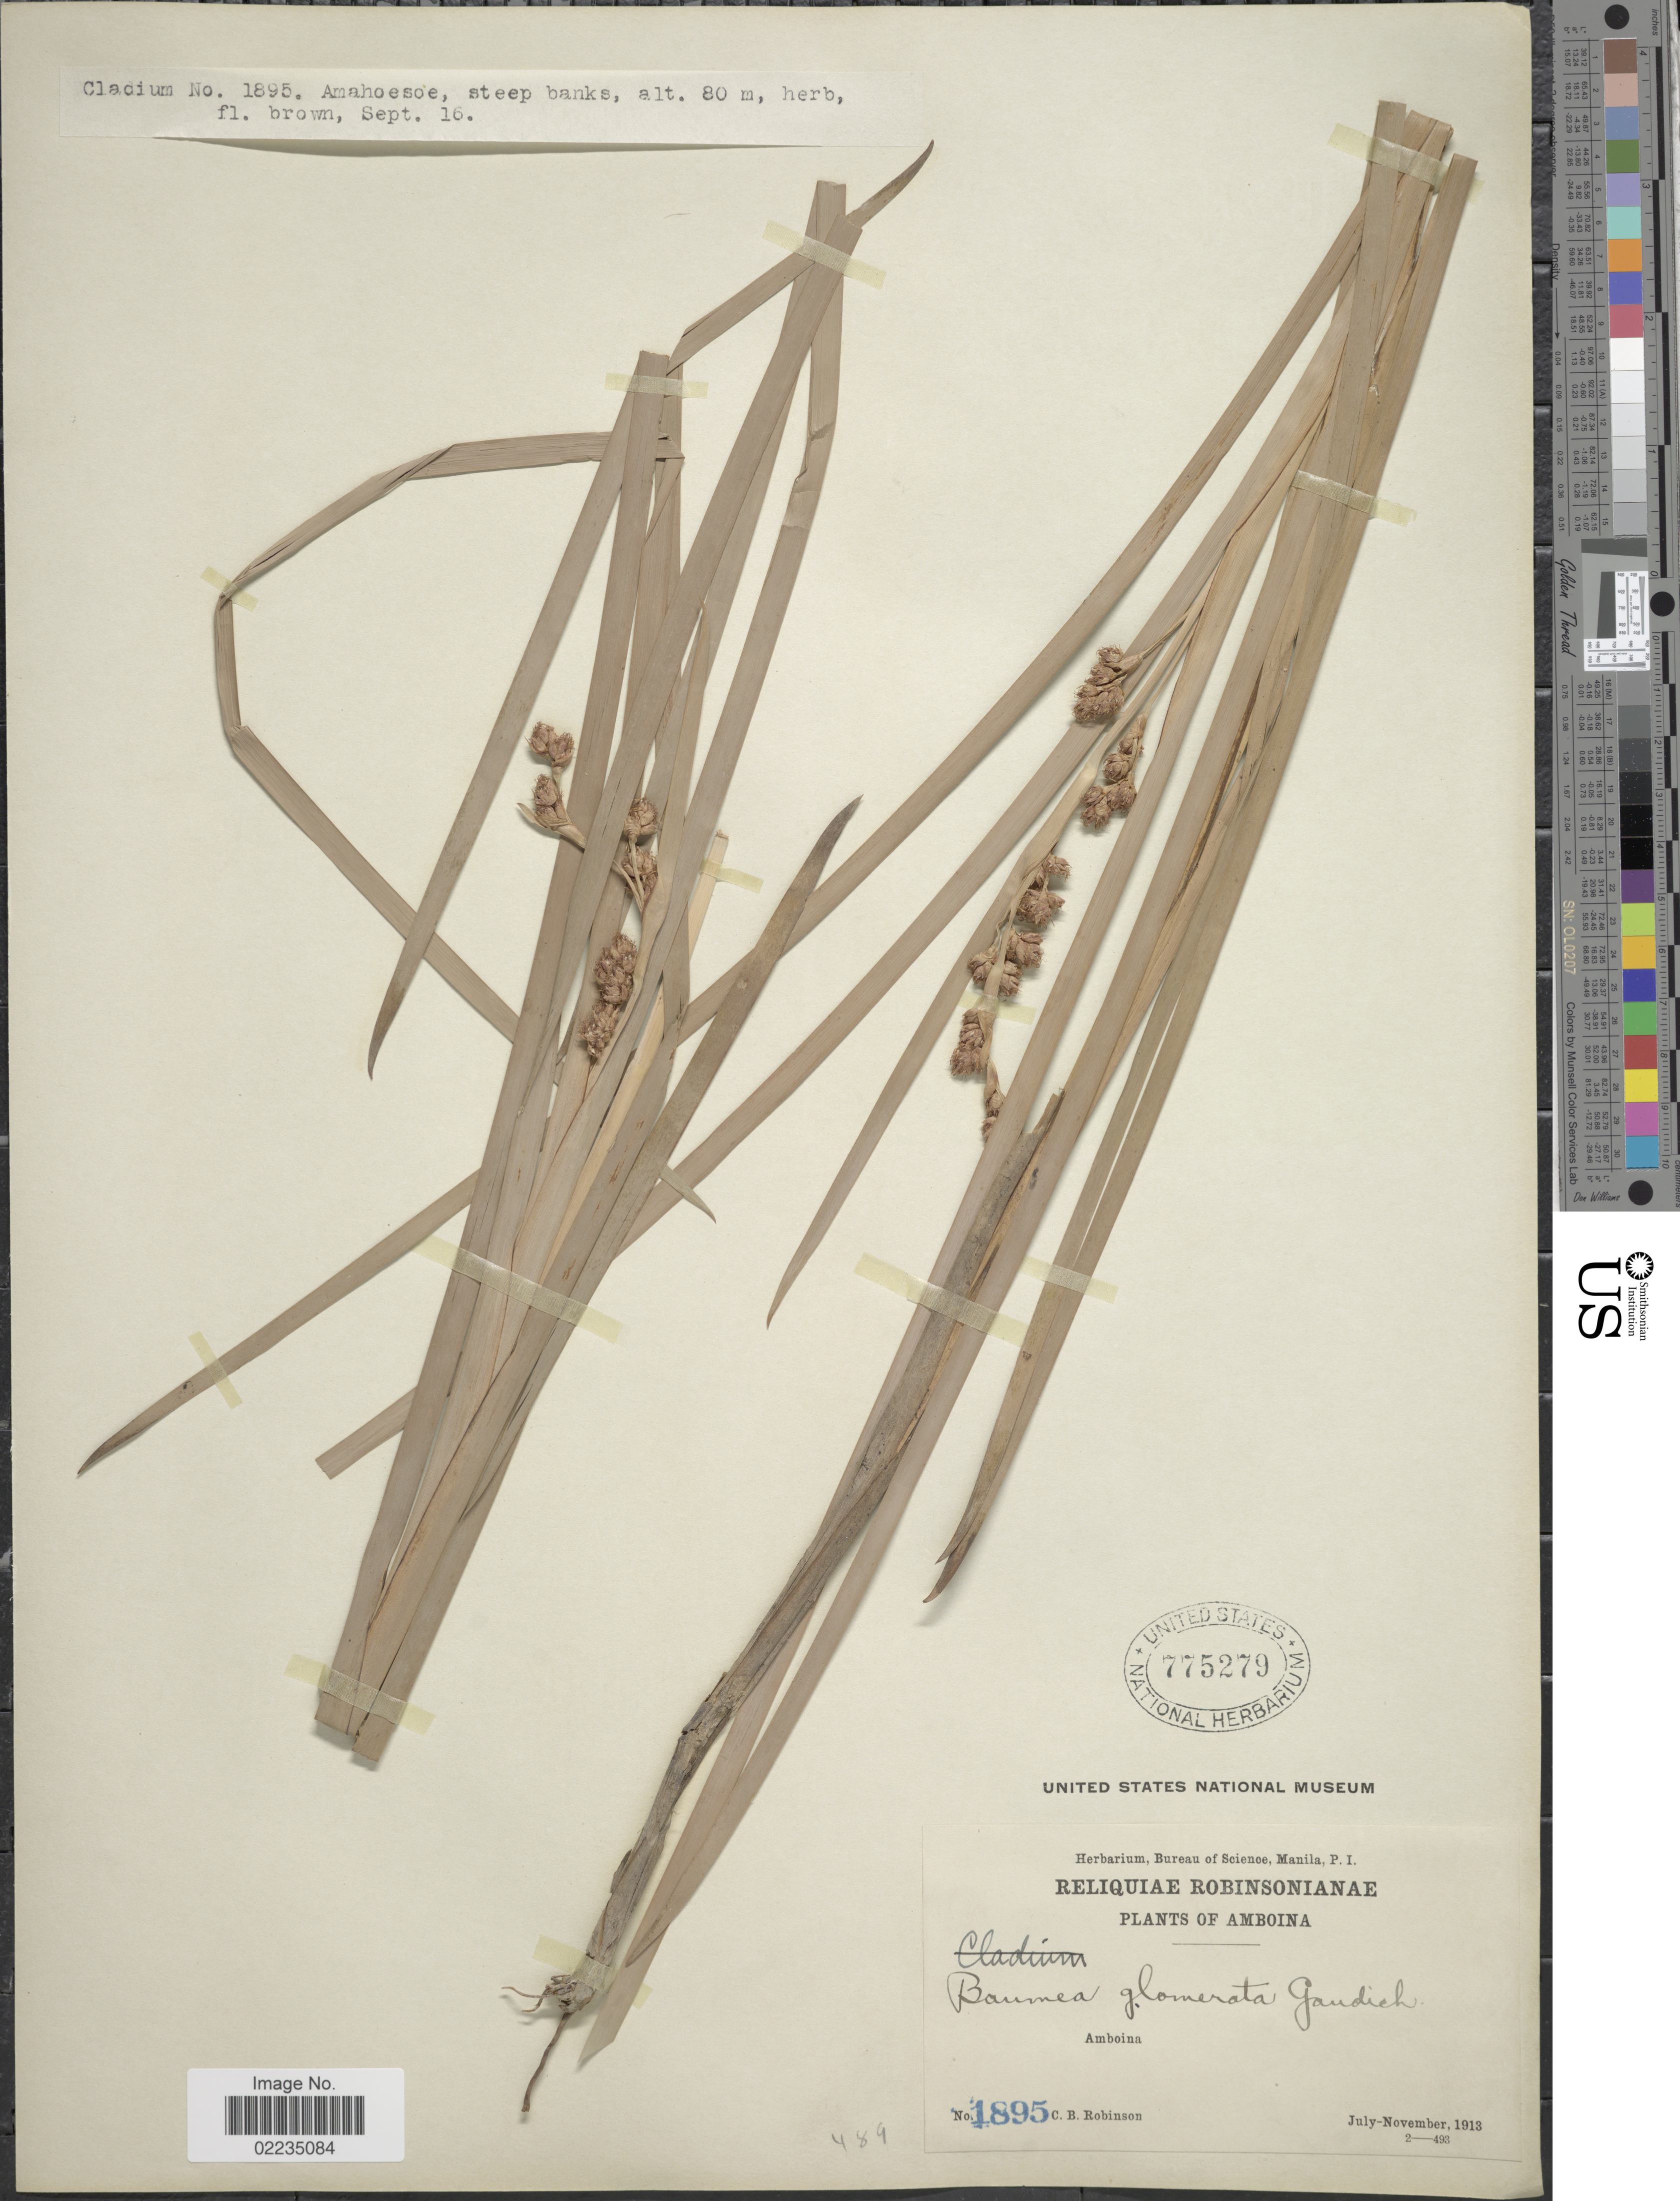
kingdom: Plantae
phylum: Tracheophyta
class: Liliopsida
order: Poales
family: Cyperaceae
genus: Machaerina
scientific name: Machaerina glomerata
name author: (Gaudich.) T. Koyama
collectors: C. Robinson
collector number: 1895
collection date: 1913-09-16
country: Indonesia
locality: Amboina, Amahoesoe, steep banks.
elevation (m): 80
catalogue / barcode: US 775279